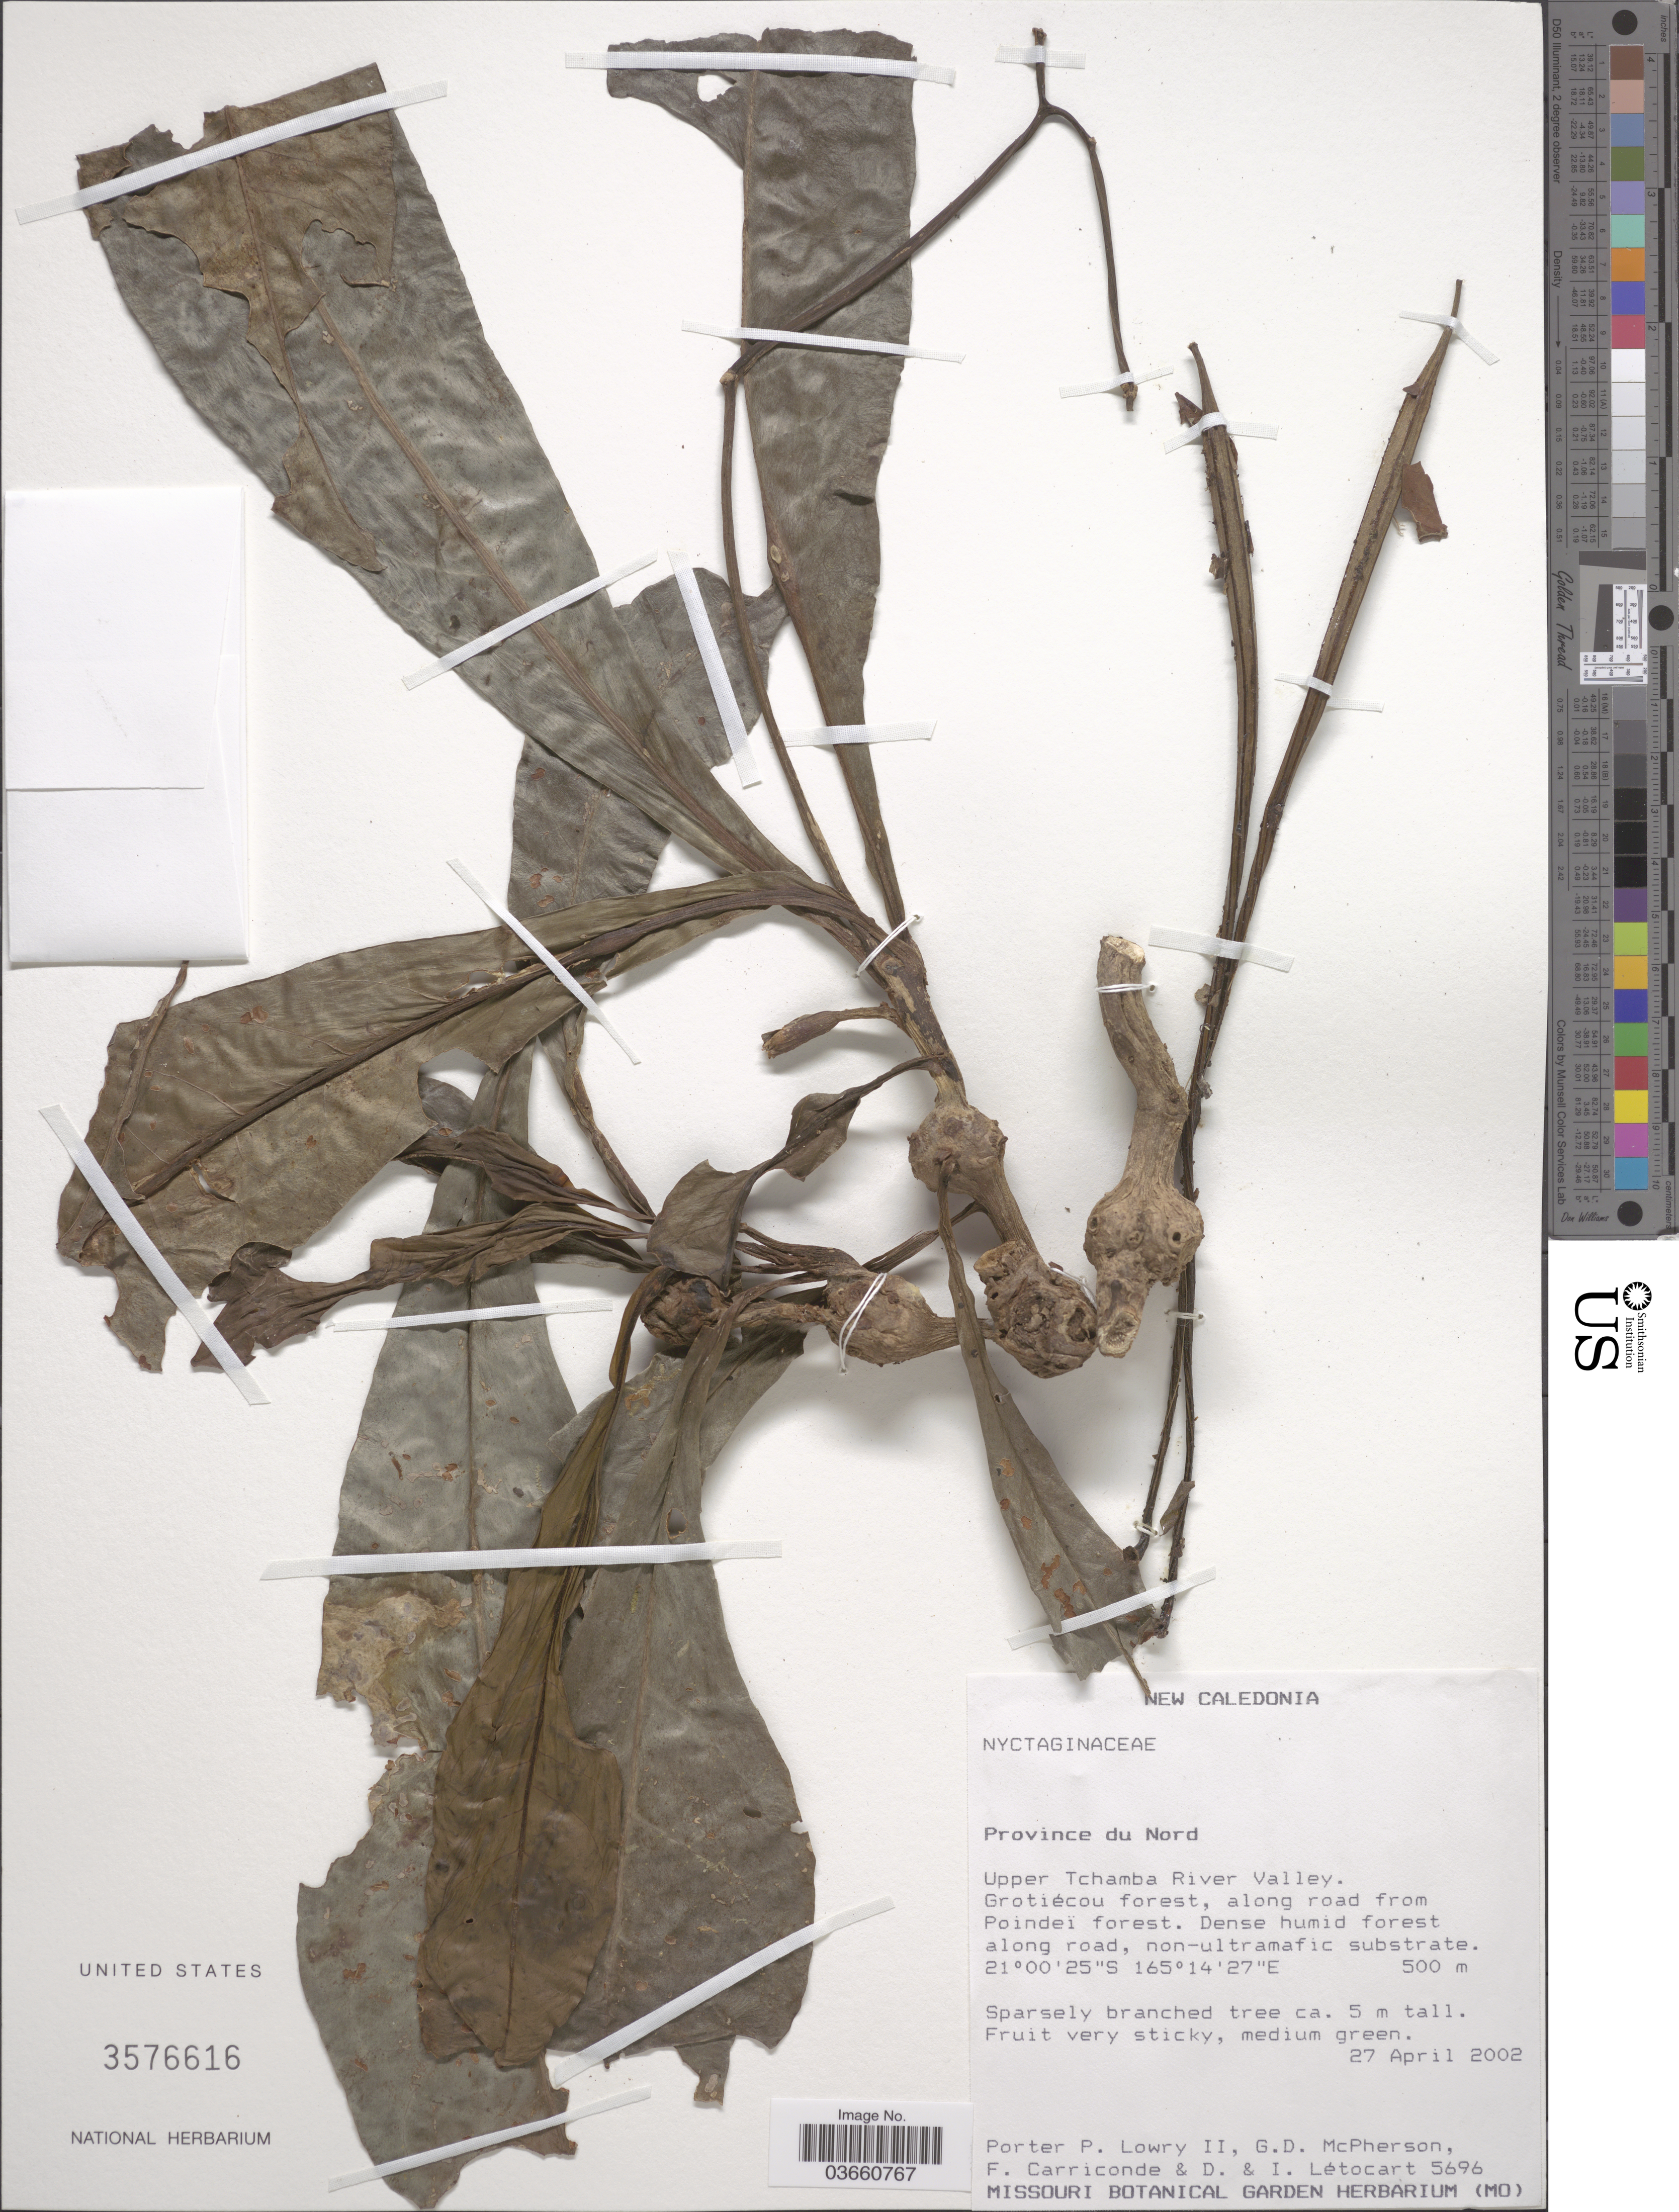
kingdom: Plantae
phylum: Tracheophyta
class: Magnoliopsida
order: Caryophyllales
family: Nyctaginaceae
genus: Pisonia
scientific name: Pisonia grandis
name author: R. Br.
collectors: P. Lowry, G. D. McPherson, F. Carriconde, D. Letocart & I. Letocart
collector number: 5696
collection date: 2002-04-27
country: New Caledonia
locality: Province du Nord. Upper Tchamba River Valley. Grotiécou forest, along road from Poindeï forest.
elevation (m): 500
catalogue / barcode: US 3576616